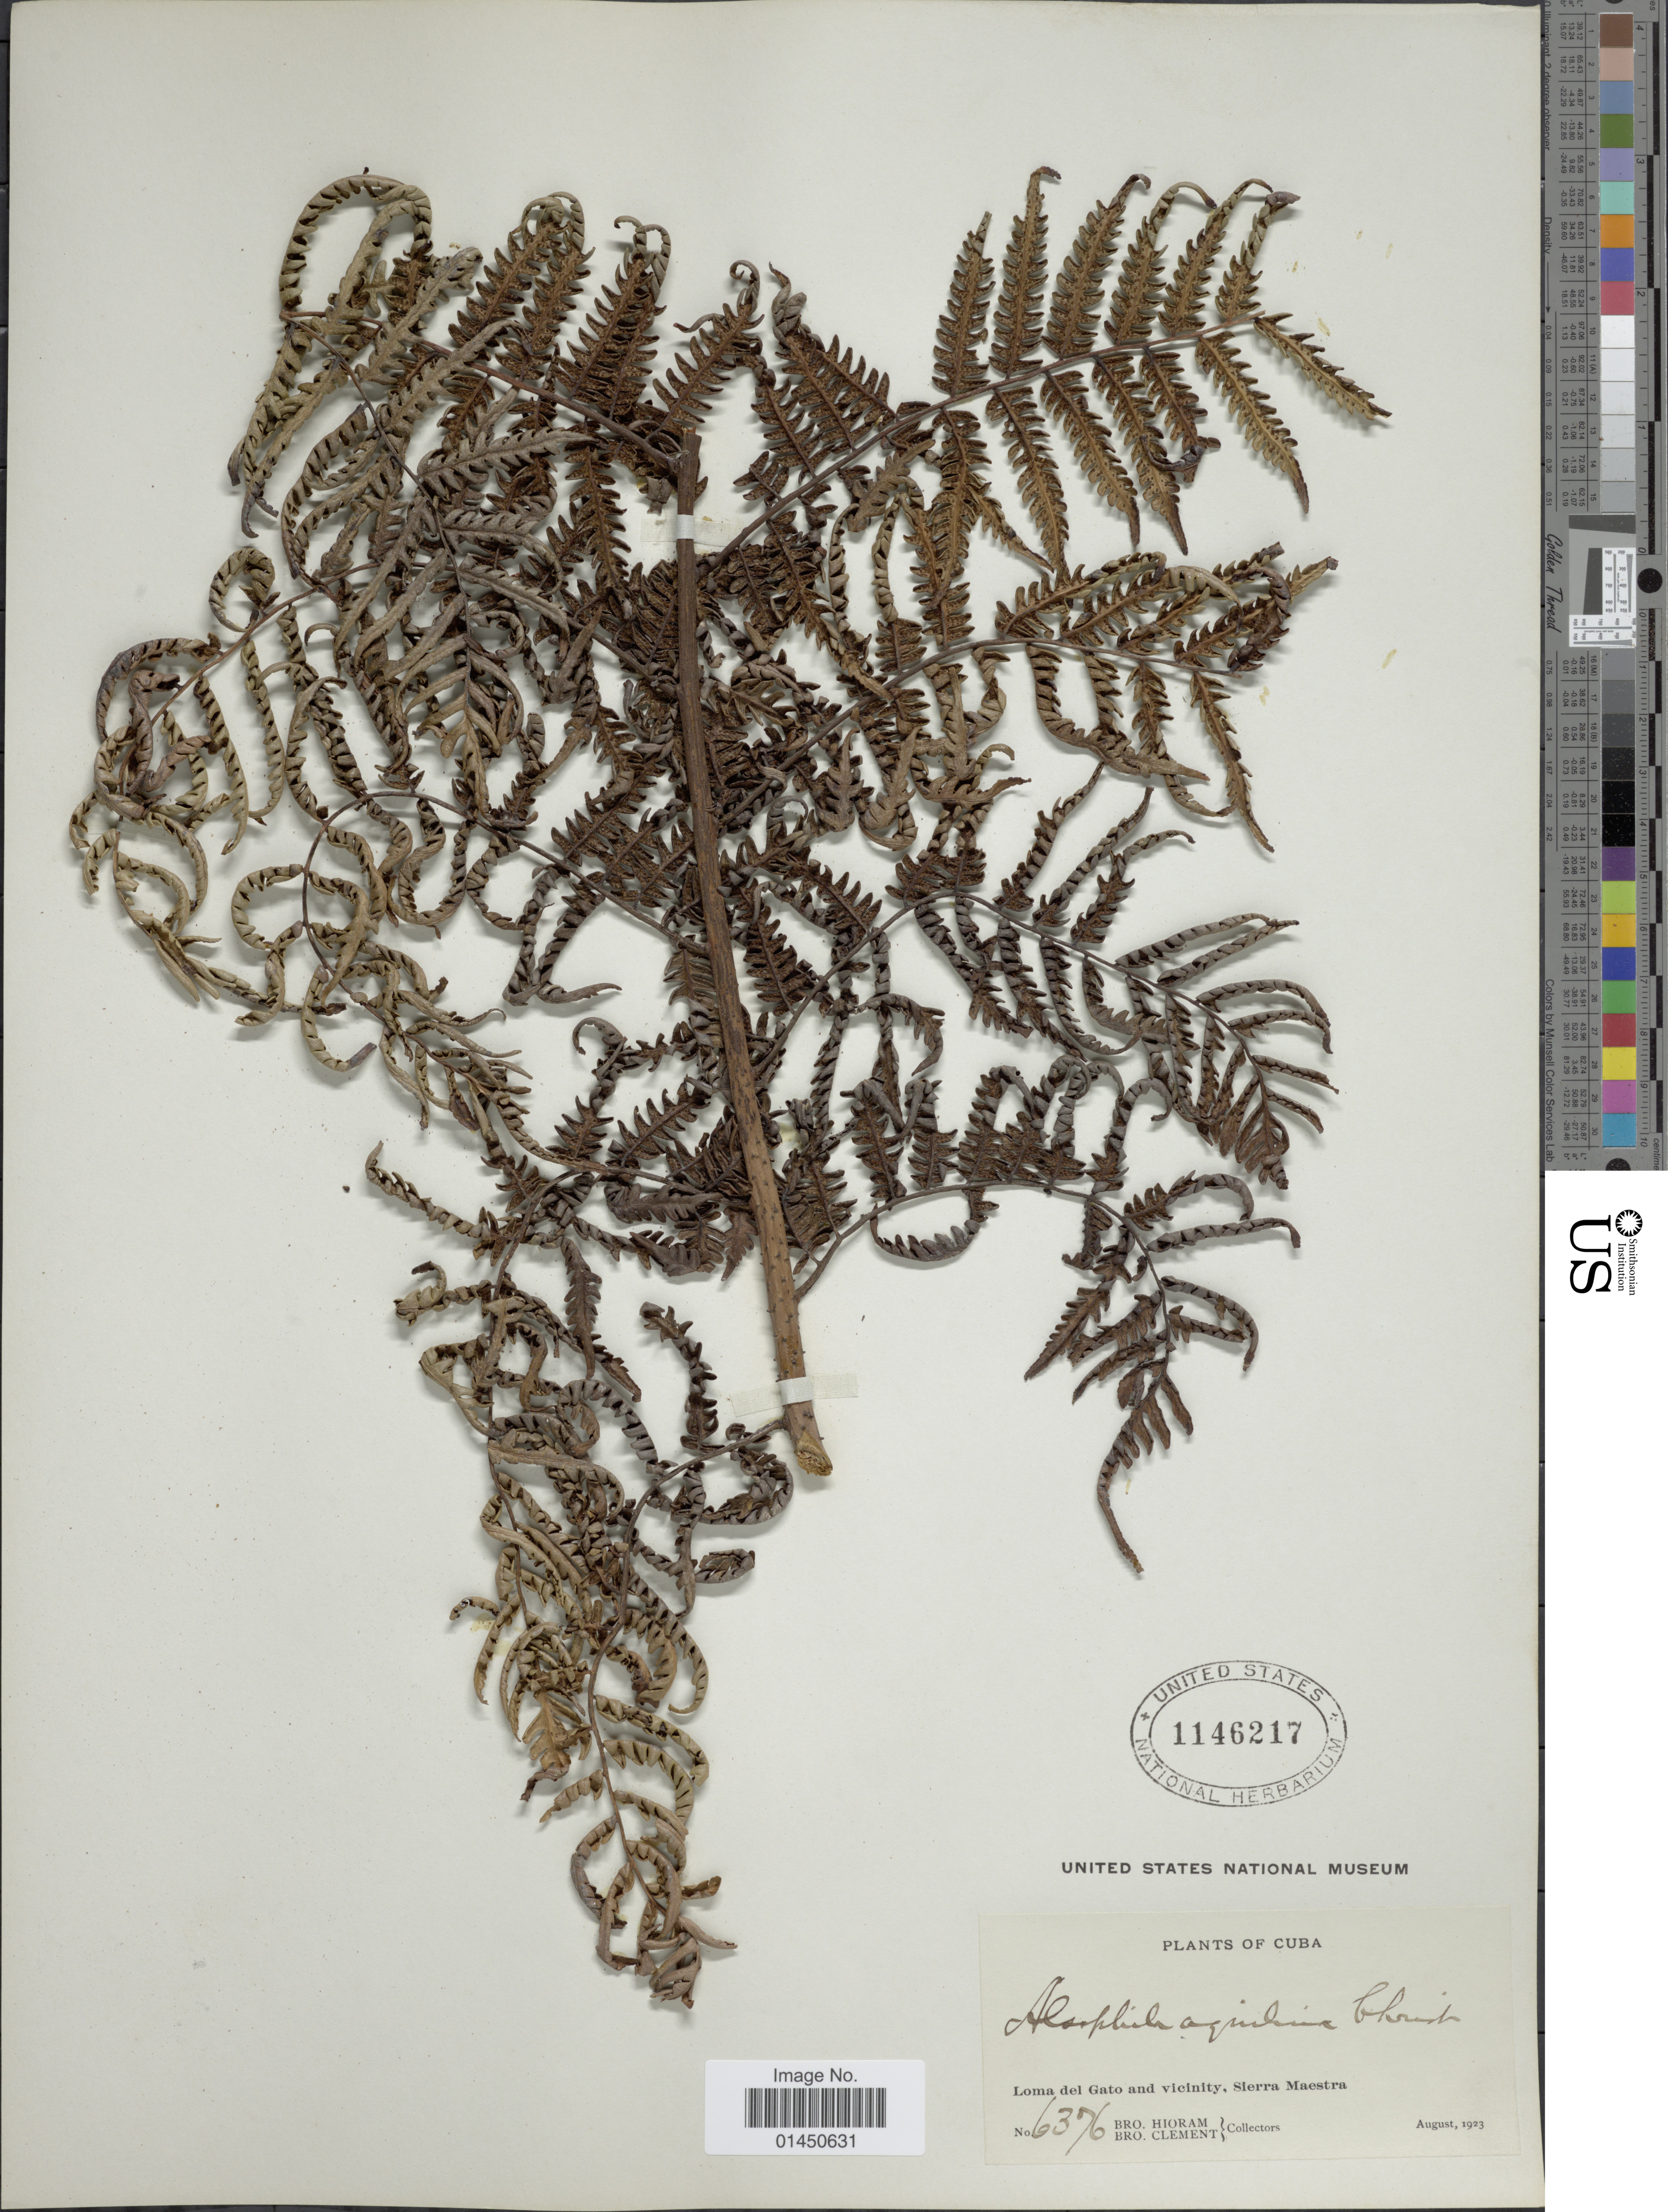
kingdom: Plantae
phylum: Tracheophyta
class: Polypodiopsida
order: Cyatheales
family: Cyatheaceae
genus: Cyathea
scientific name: Cyathea parvula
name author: (Jenman) Domin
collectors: Bro. Hioram & B. Clement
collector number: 6373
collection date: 1923-08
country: Cuba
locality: Loma del Gato and vicinity, Sierra Maestra.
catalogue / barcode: US 1146217